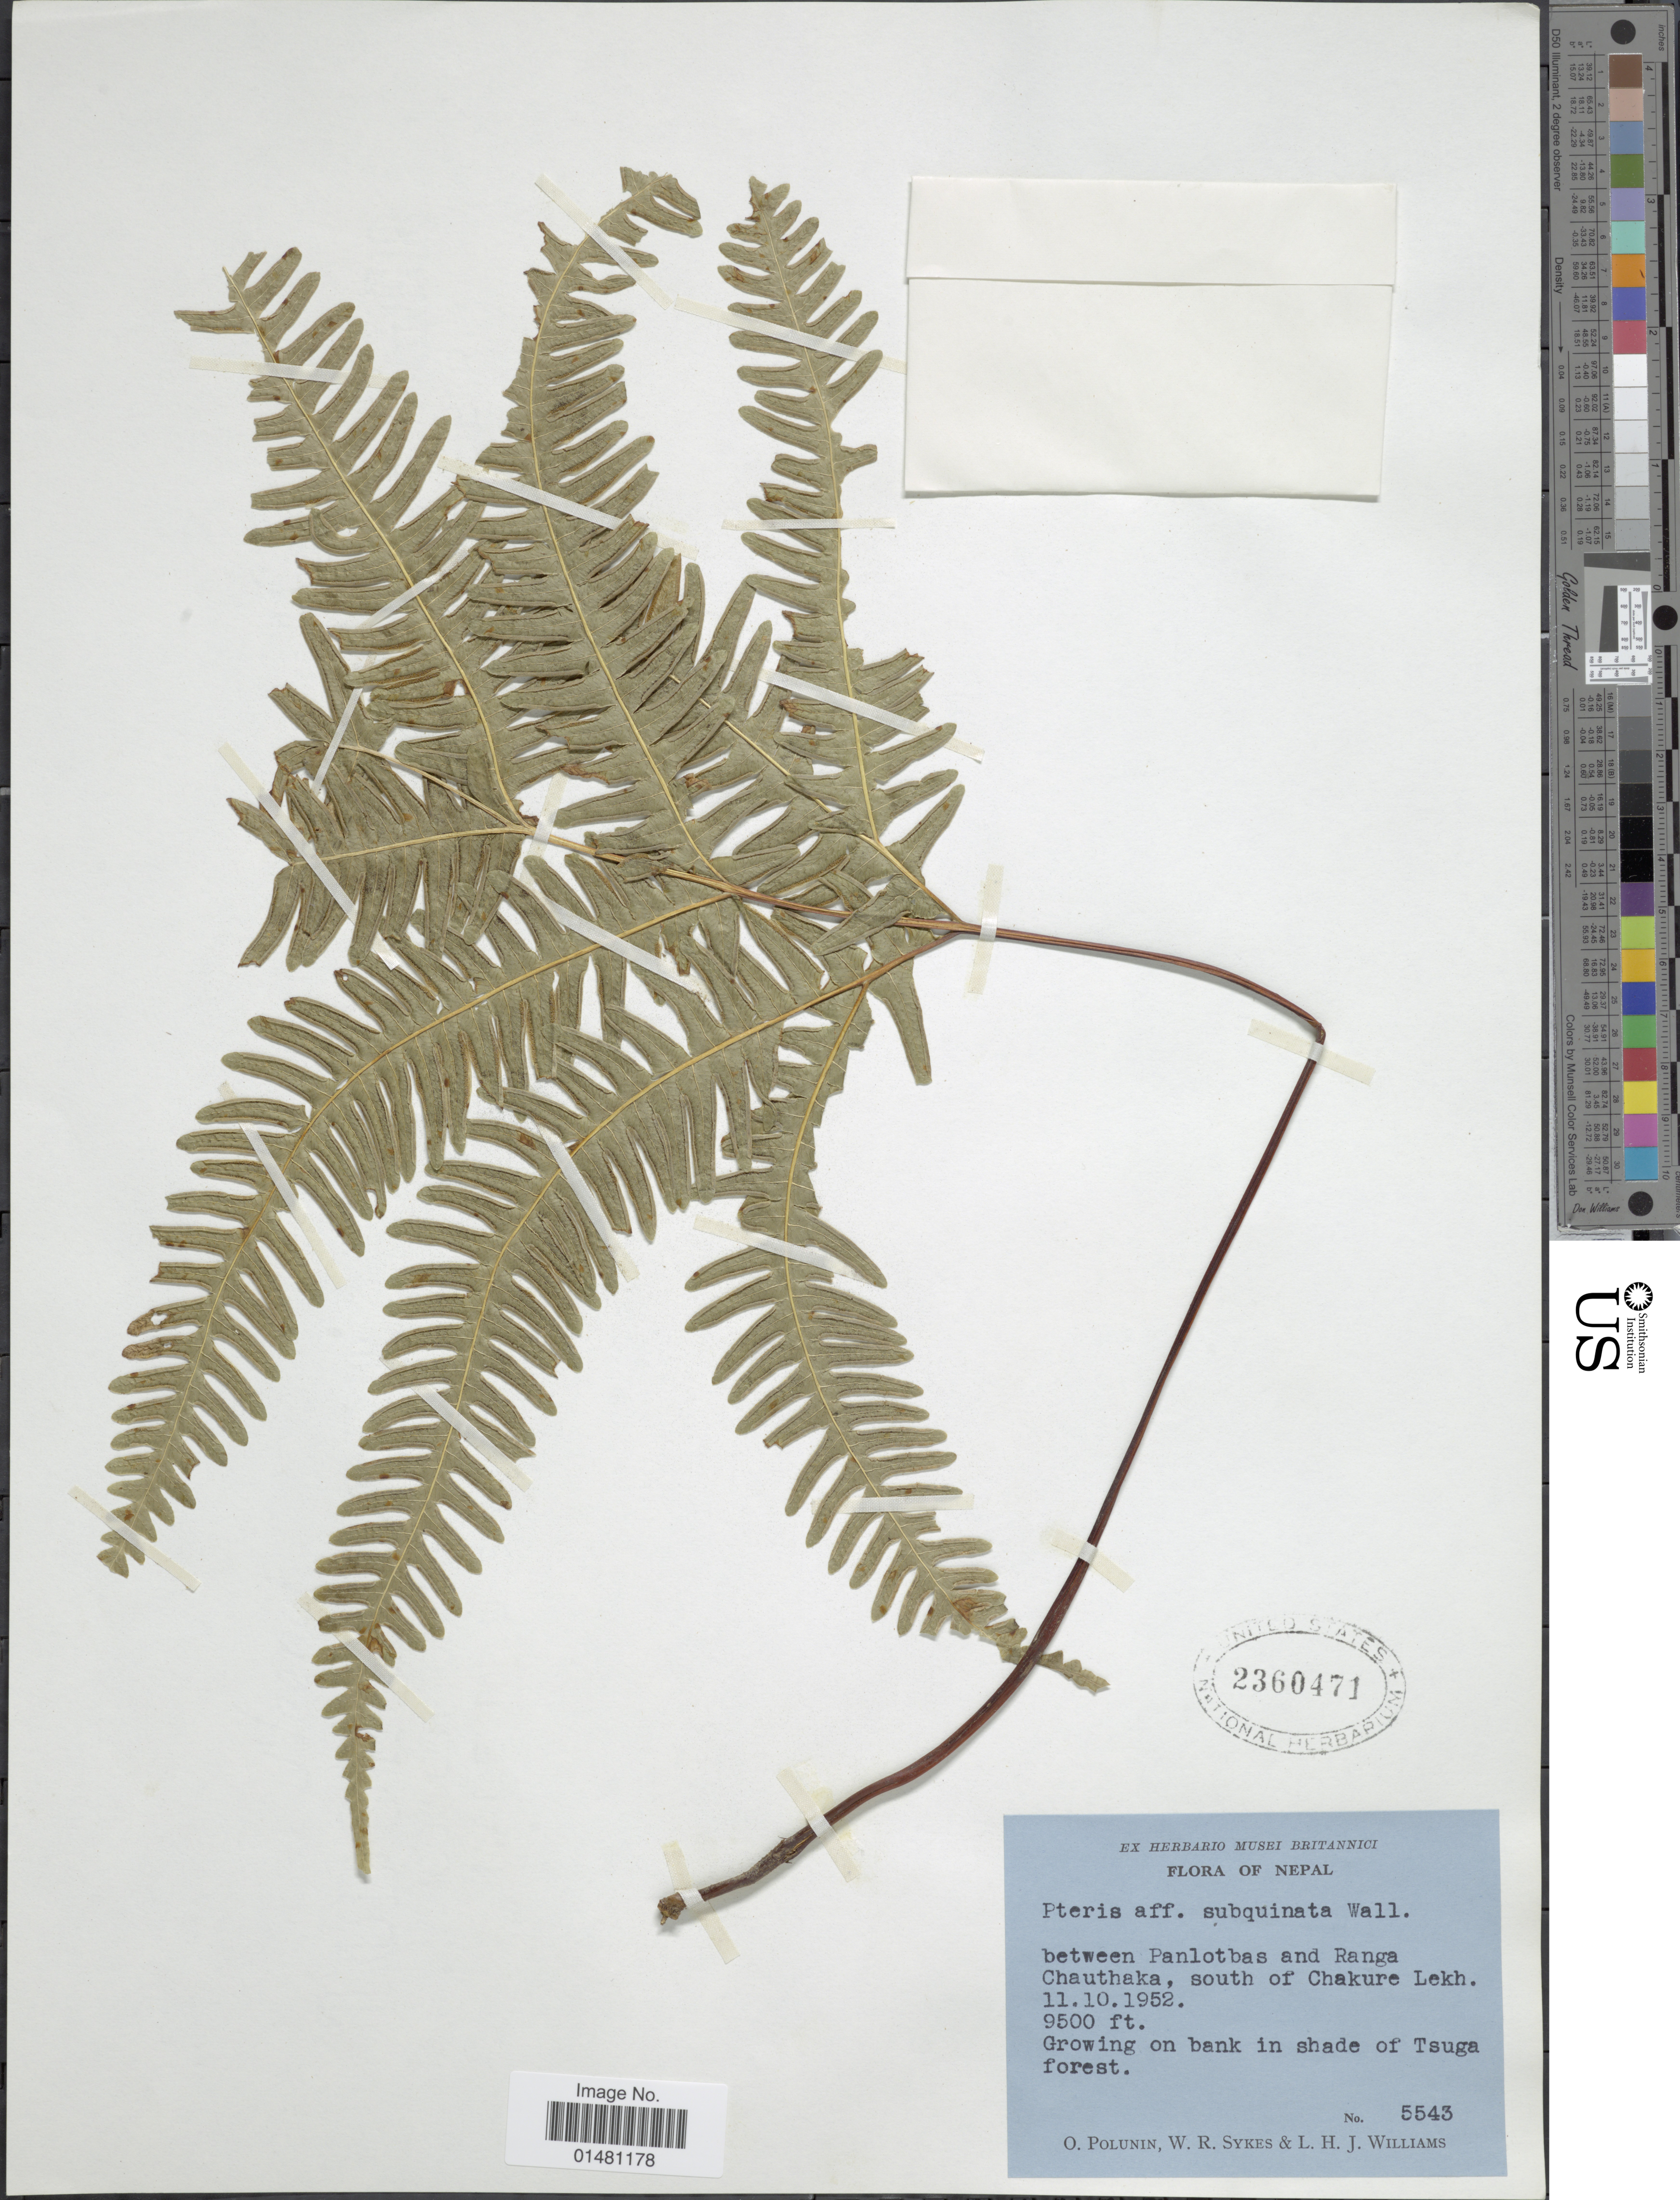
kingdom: Plantae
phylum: Tracheophyta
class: Polypodiopsida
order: Polypodiales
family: Pteridaceae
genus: Pteris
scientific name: Pteris subquinata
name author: (Wall. ex Bedd.) J. Agardh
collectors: O. V. Polunin, W. R. Sykes & L. H. J. Williams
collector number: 5543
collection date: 1952-10-11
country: Nepal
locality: Between Panlotbas and Ranga Chauthaka, south of Chakure Lekh. Growing on bank in shade of Tsuga forest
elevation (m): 2896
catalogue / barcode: US 2360471